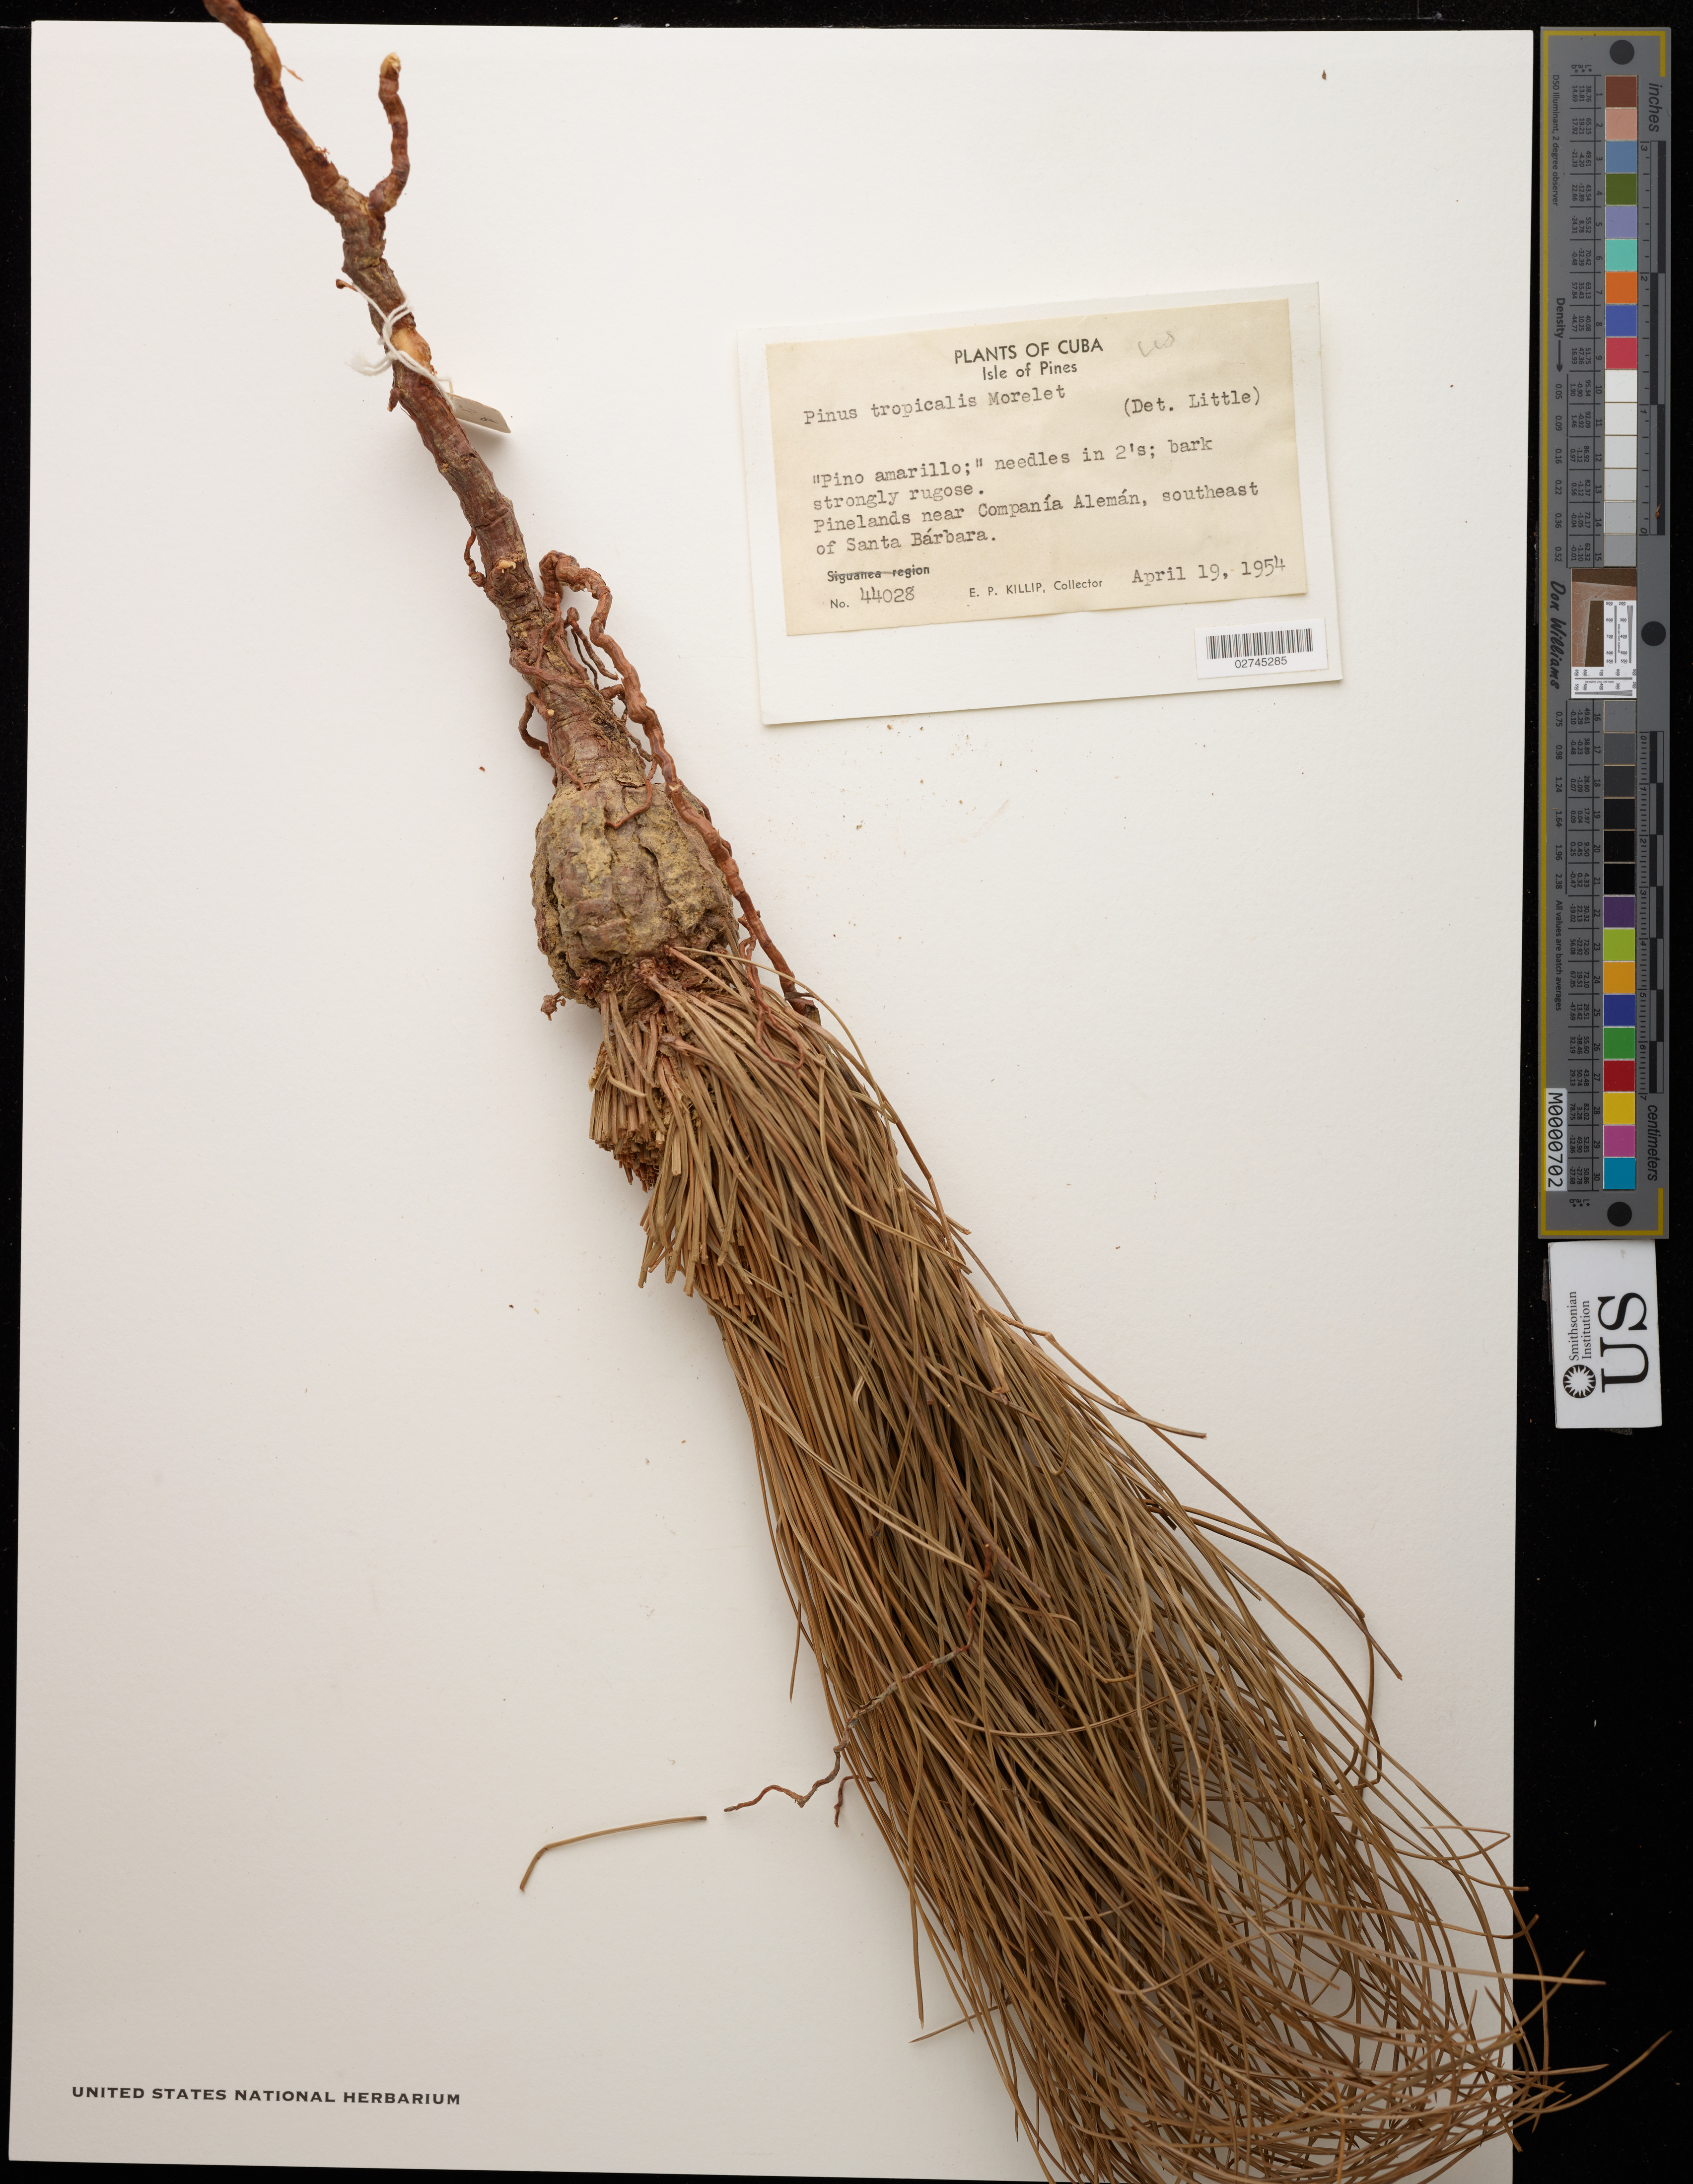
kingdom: Plantae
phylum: Tracheophyta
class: Pinopsida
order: Pinales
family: Pinaceae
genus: Pinus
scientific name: Pinus tropicalis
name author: Morelet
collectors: E. P. Killip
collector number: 44028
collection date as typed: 19 Apr 1954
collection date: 1954-04-19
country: Cuba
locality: Pinelands near Companía Alemán, southeast of Santa Bárbara